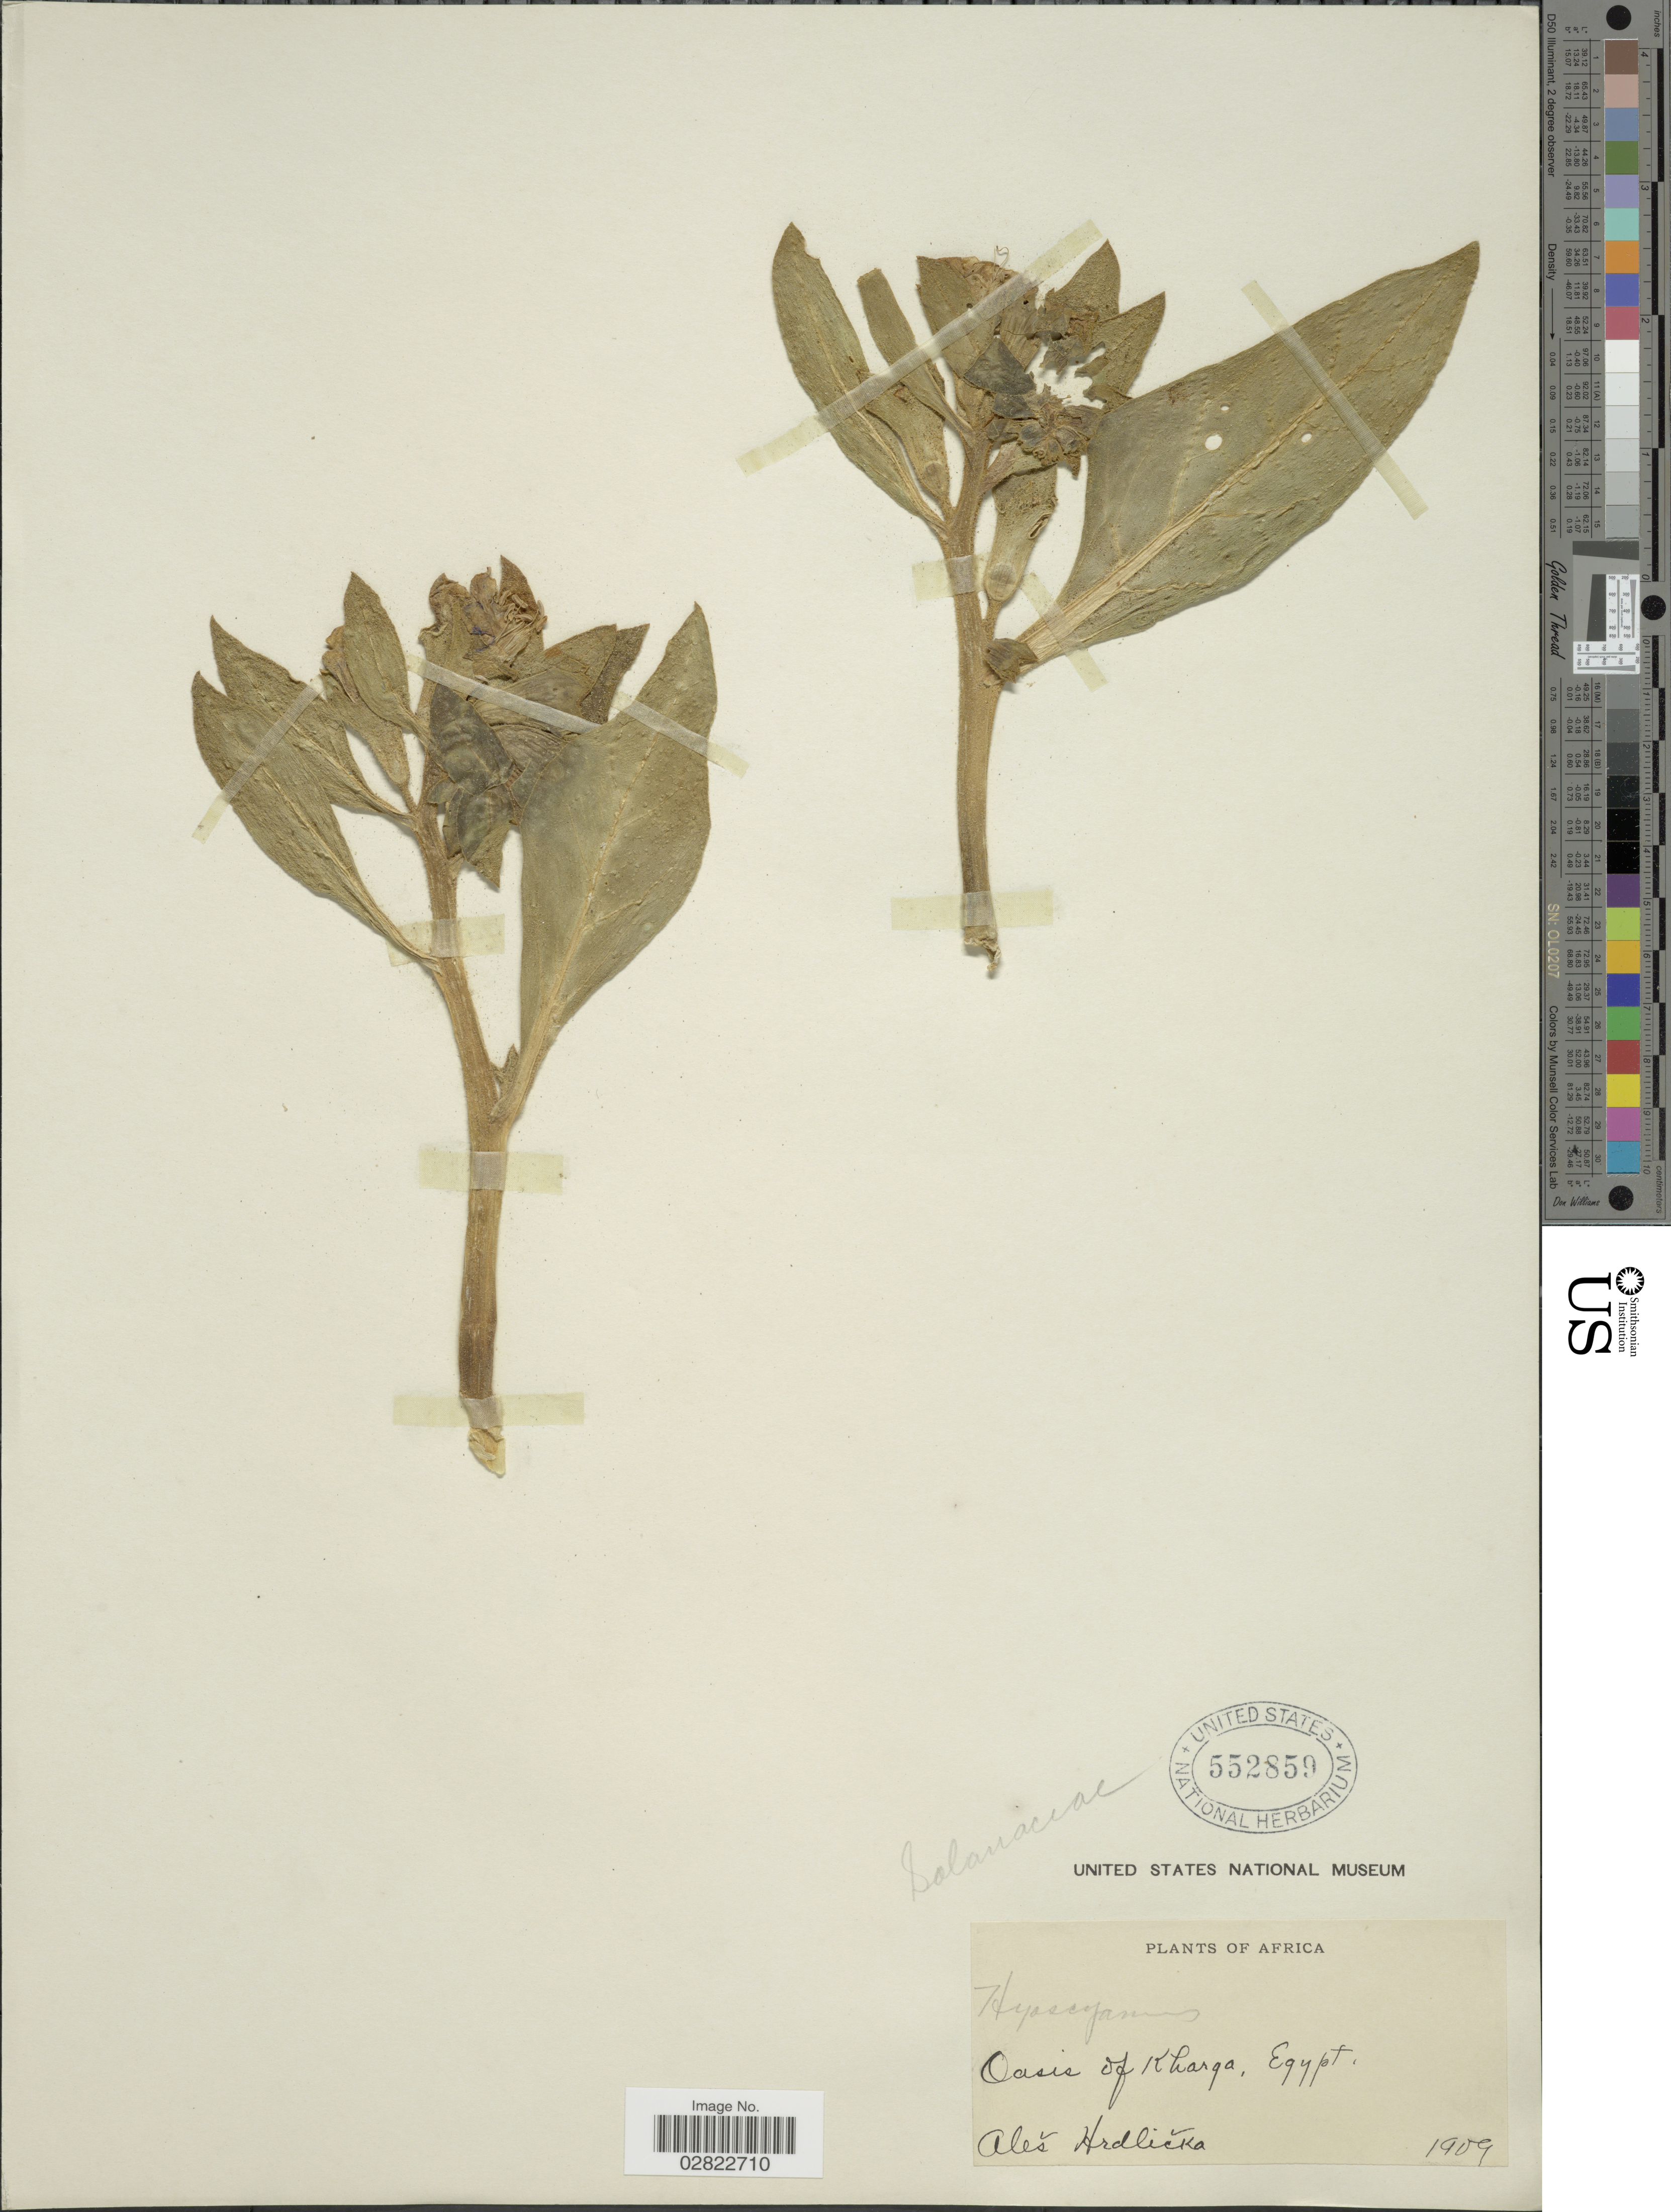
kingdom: Plantae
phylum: Tracheophyta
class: Magnoliopsida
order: Solanales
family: Solanaceae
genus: Hyoscyamus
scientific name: Hyoscyamus sp.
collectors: A. Hrdlicka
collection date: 1909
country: Egypt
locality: Oasis of Kharga.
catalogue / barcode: US 552859